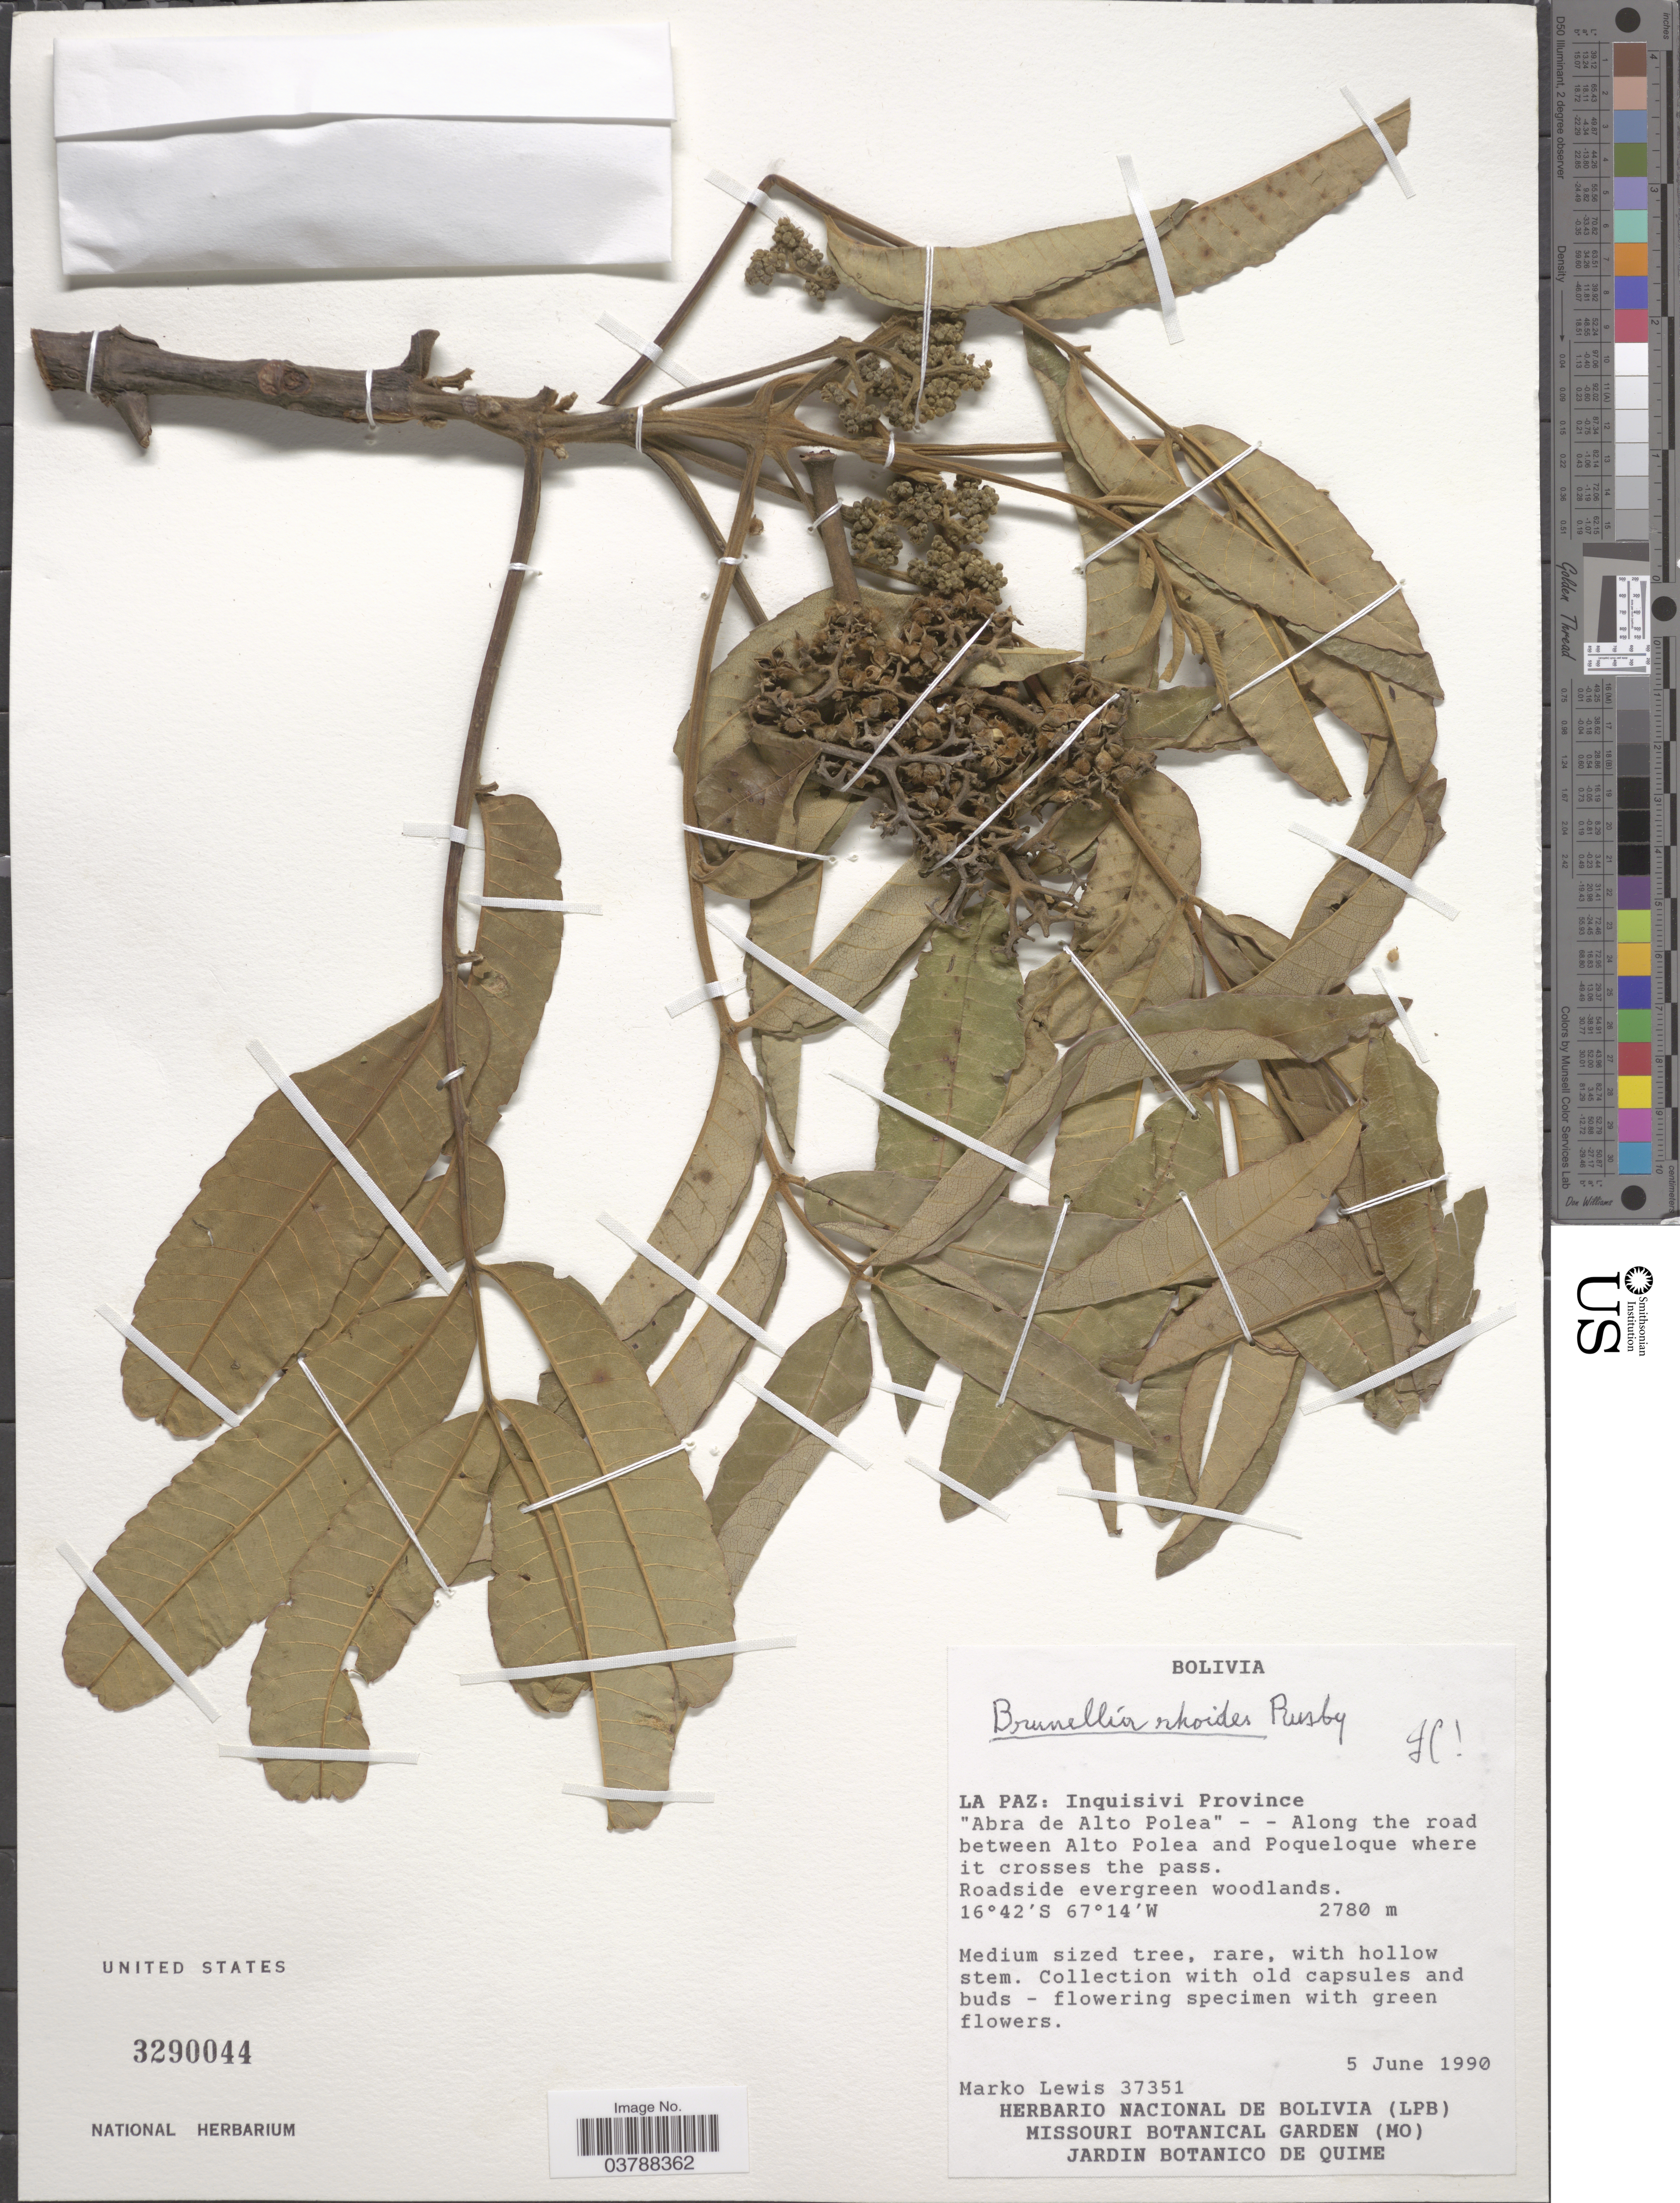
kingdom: Plantae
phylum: Tracheophyta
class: Magnoliopsida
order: Oxalidales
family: Brunelliaceae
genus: Brunellia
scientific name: Brunellia rhoides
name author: Rusby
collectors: M. A. Lewis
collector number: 37351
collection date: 1990-06-05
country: Bolivia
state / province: La Paz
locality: Inquisivi Province. "Abra de Alto Polea" - - Along the road between Alto Polea and Poqueloque.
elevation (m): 2780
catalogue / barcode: US 3290044